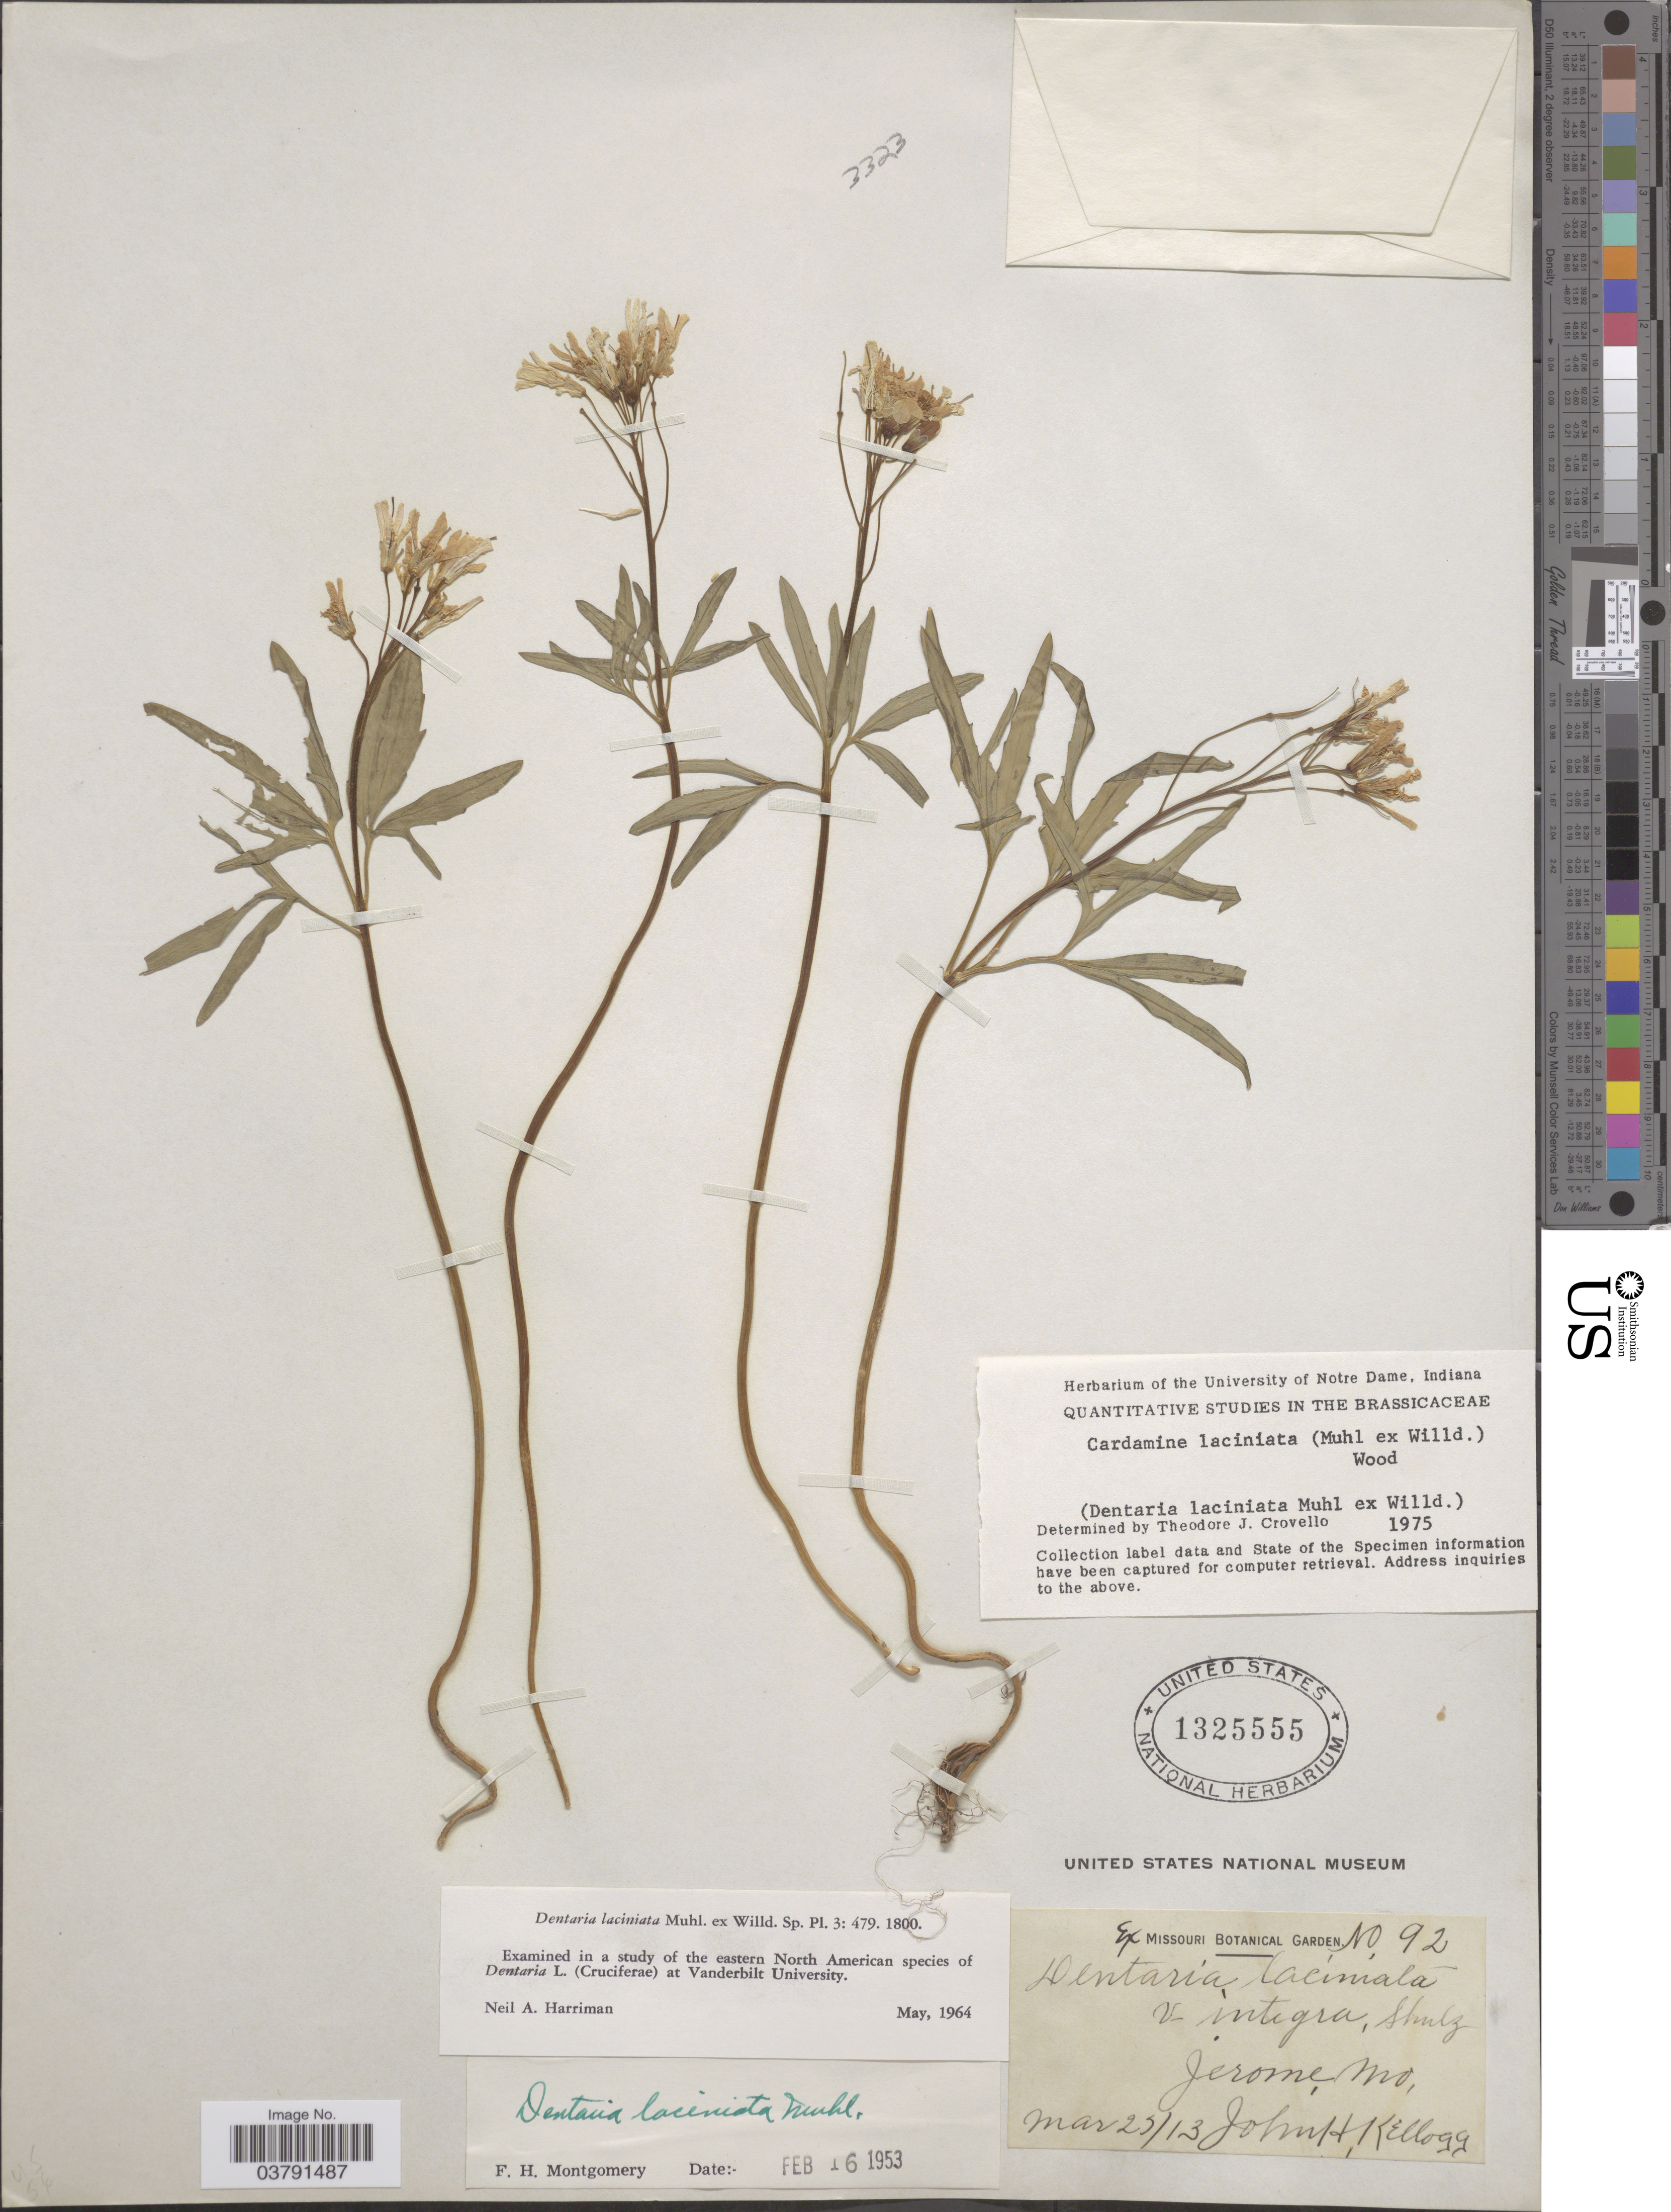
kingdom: Plantae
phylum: Tracheophyta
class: Magnoliopsida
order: Brassicales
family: Brassicaceae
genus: Dentaria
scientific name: Dentaria laciniata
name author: Muhl.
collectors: J. H. Kellogg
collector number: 92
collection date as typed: Transcribed d/m/y: 25/3/13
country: United States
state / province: Missouri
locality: Jerome.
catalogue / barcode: US 1325555